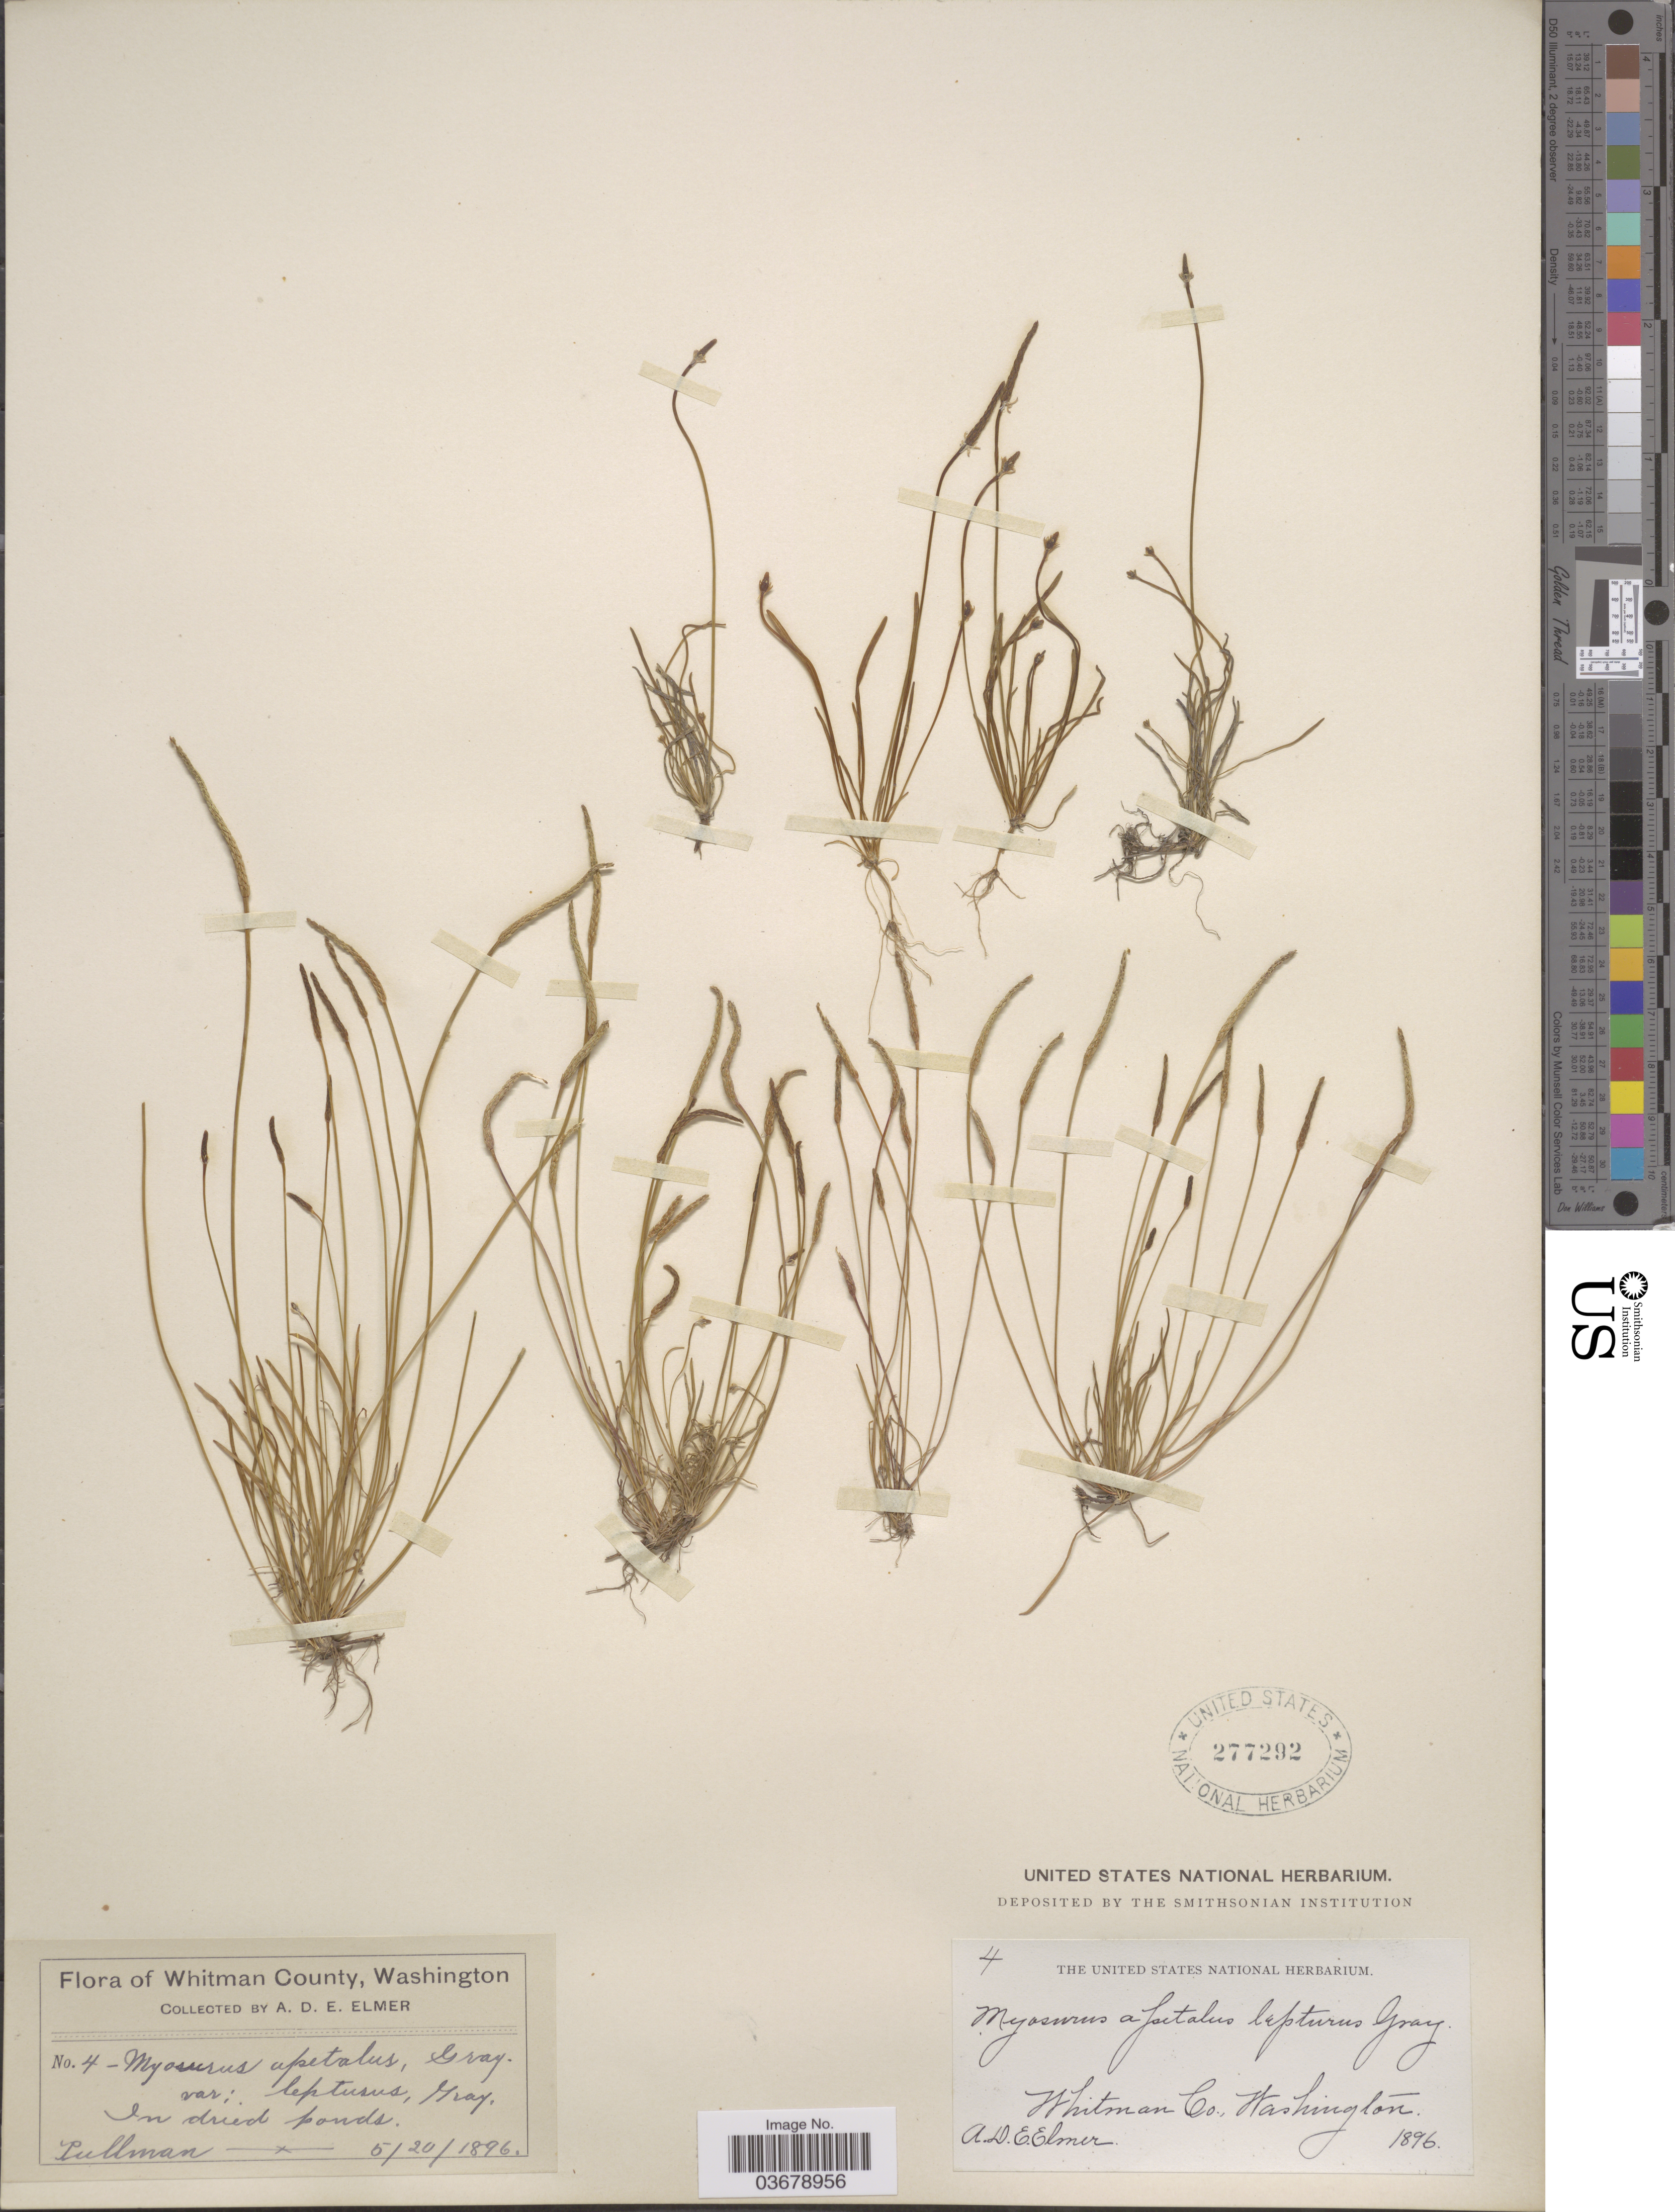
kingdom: Plantae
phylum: Tracheophyta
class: Magnoliopsida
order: Ranunculales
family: Ranunculaceae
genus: Myosurus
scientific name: Myosurus lepturus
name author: (A. Gray) Howell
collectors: A. D. E. Elmer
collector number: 4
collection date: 1896-05-20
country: United States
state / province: Washington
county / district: Whitman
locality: Whitman County, Pullman.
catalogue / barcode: US 277292